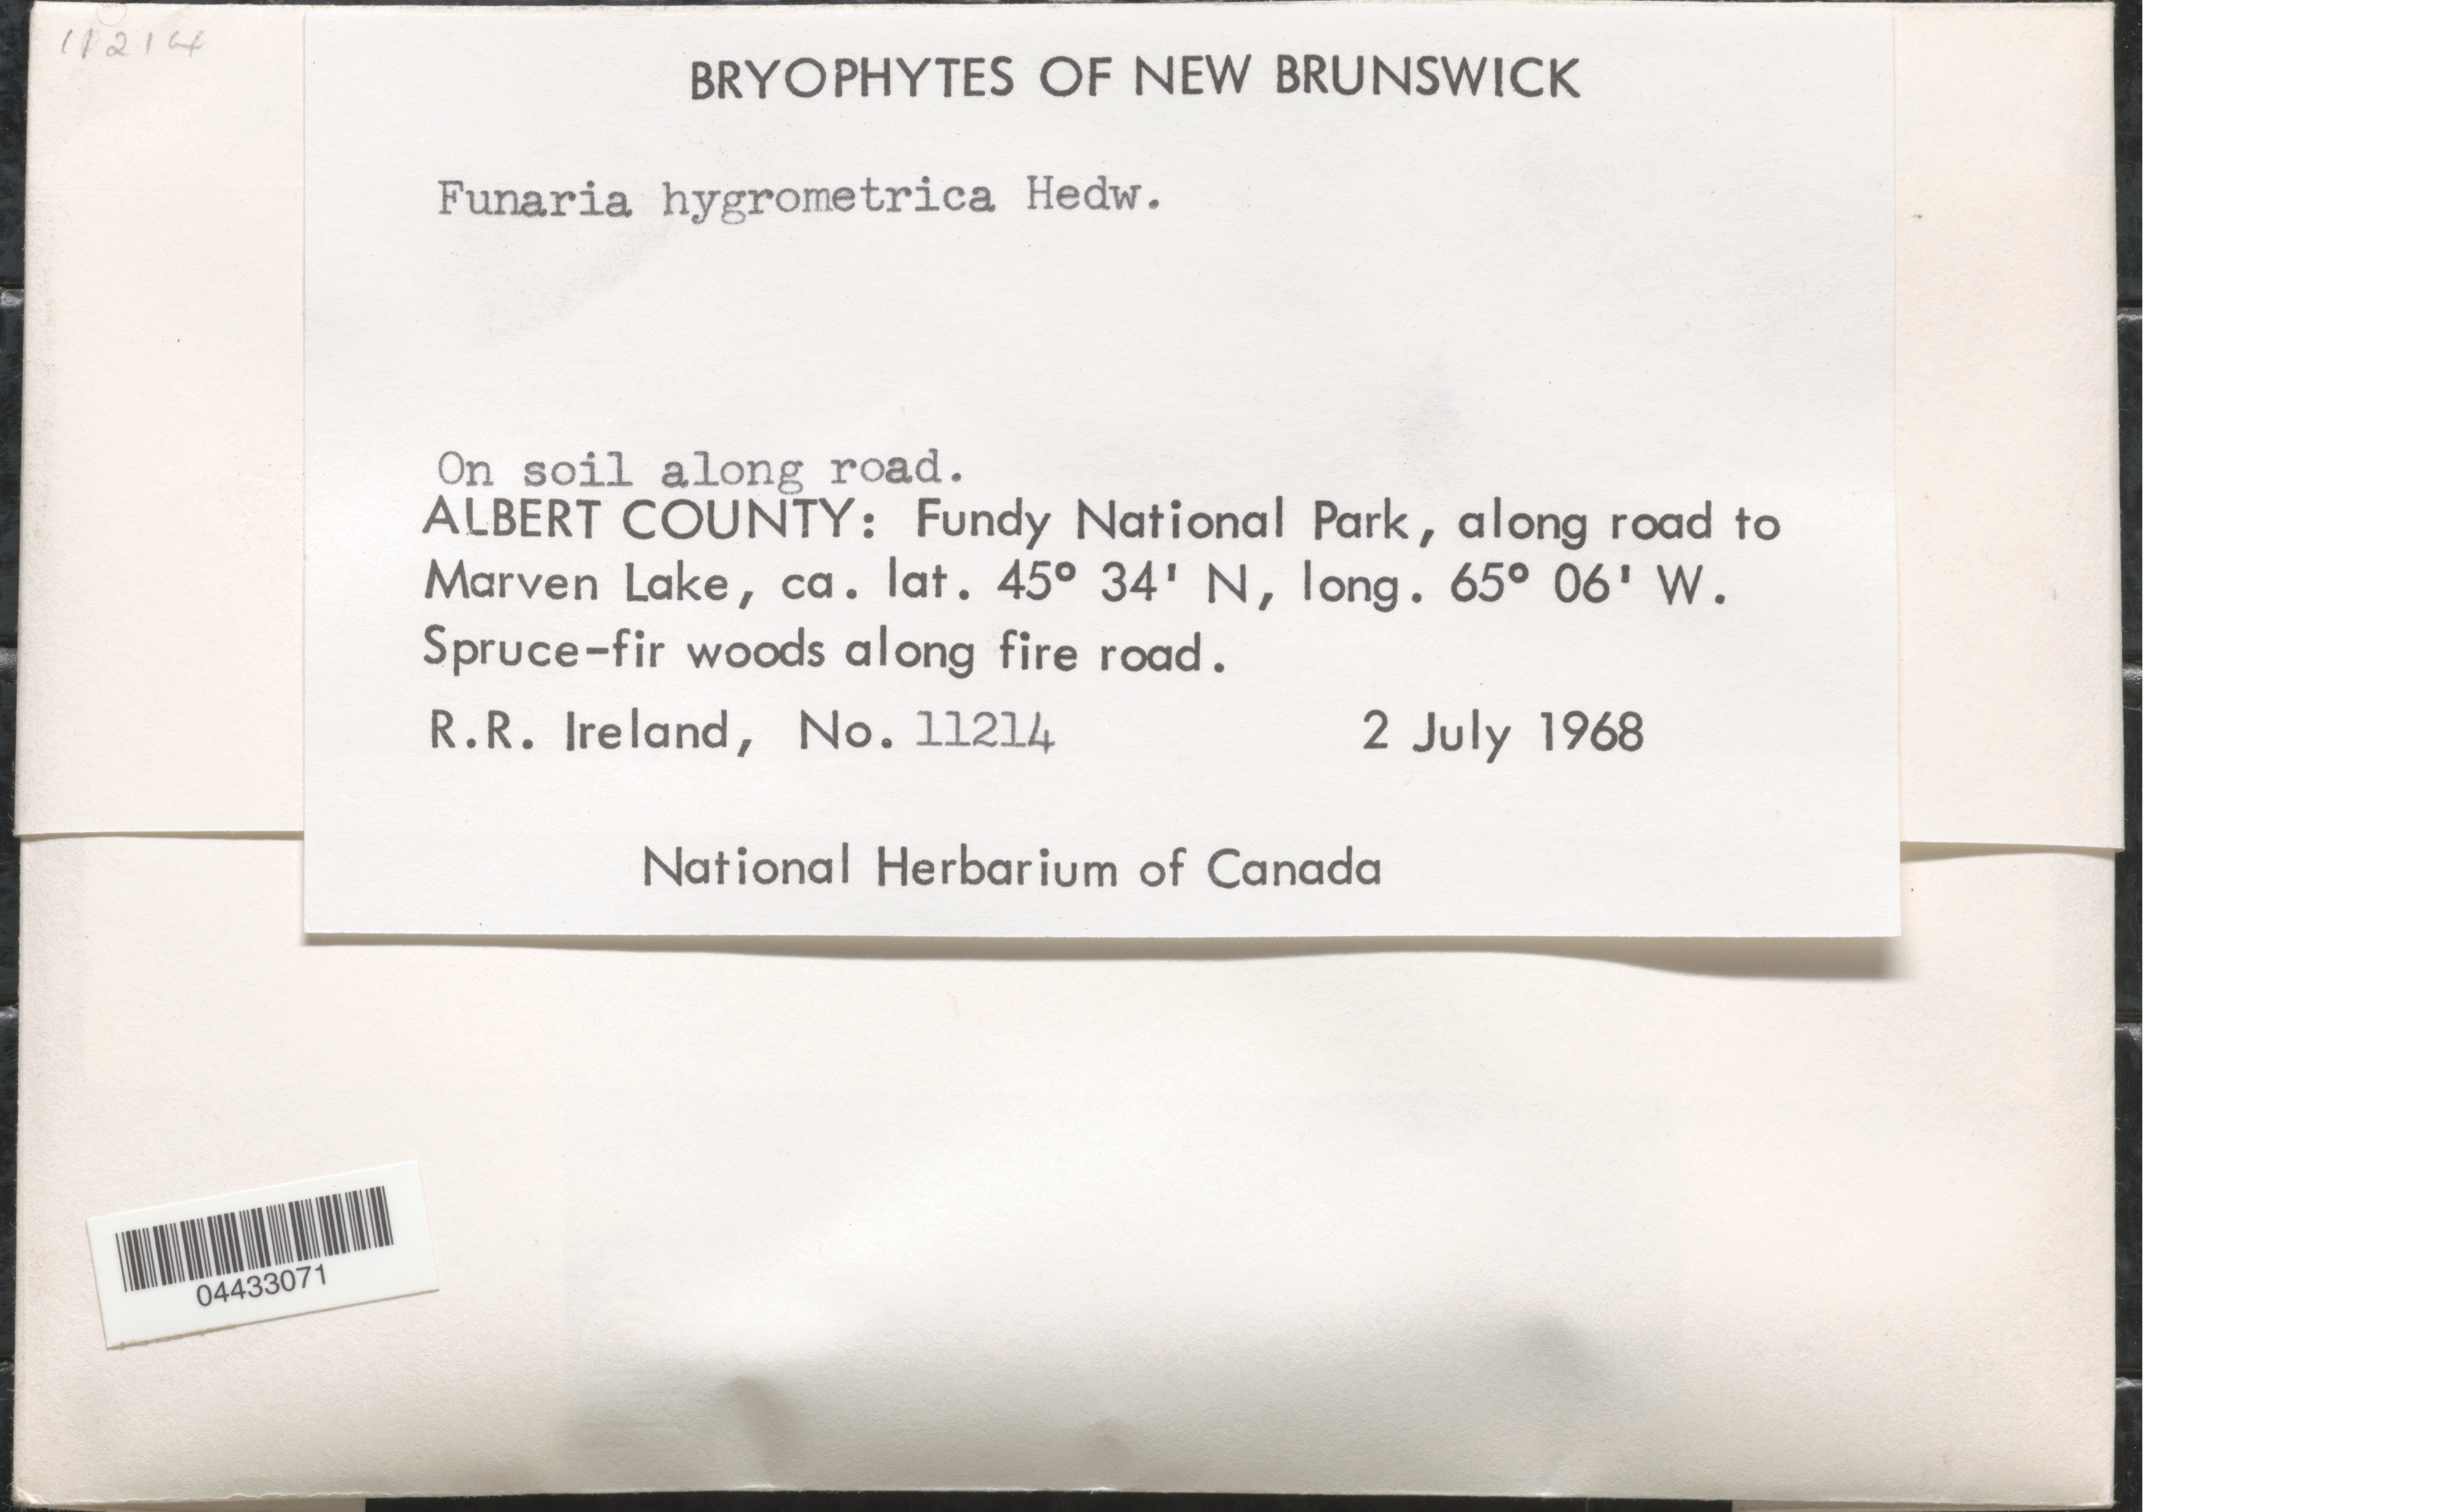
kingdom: Plantae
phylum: Bryophyta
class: Bryopsida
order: Funariales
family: Funariaceae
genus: Funaria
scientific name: Funaria hygrometrica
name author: Hedw.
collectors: R. Ireland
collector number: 11214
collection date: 1968-07-02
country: Canada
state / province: New Brunswick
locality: Albert County: Fundy National Park, along road to Marven Lake.